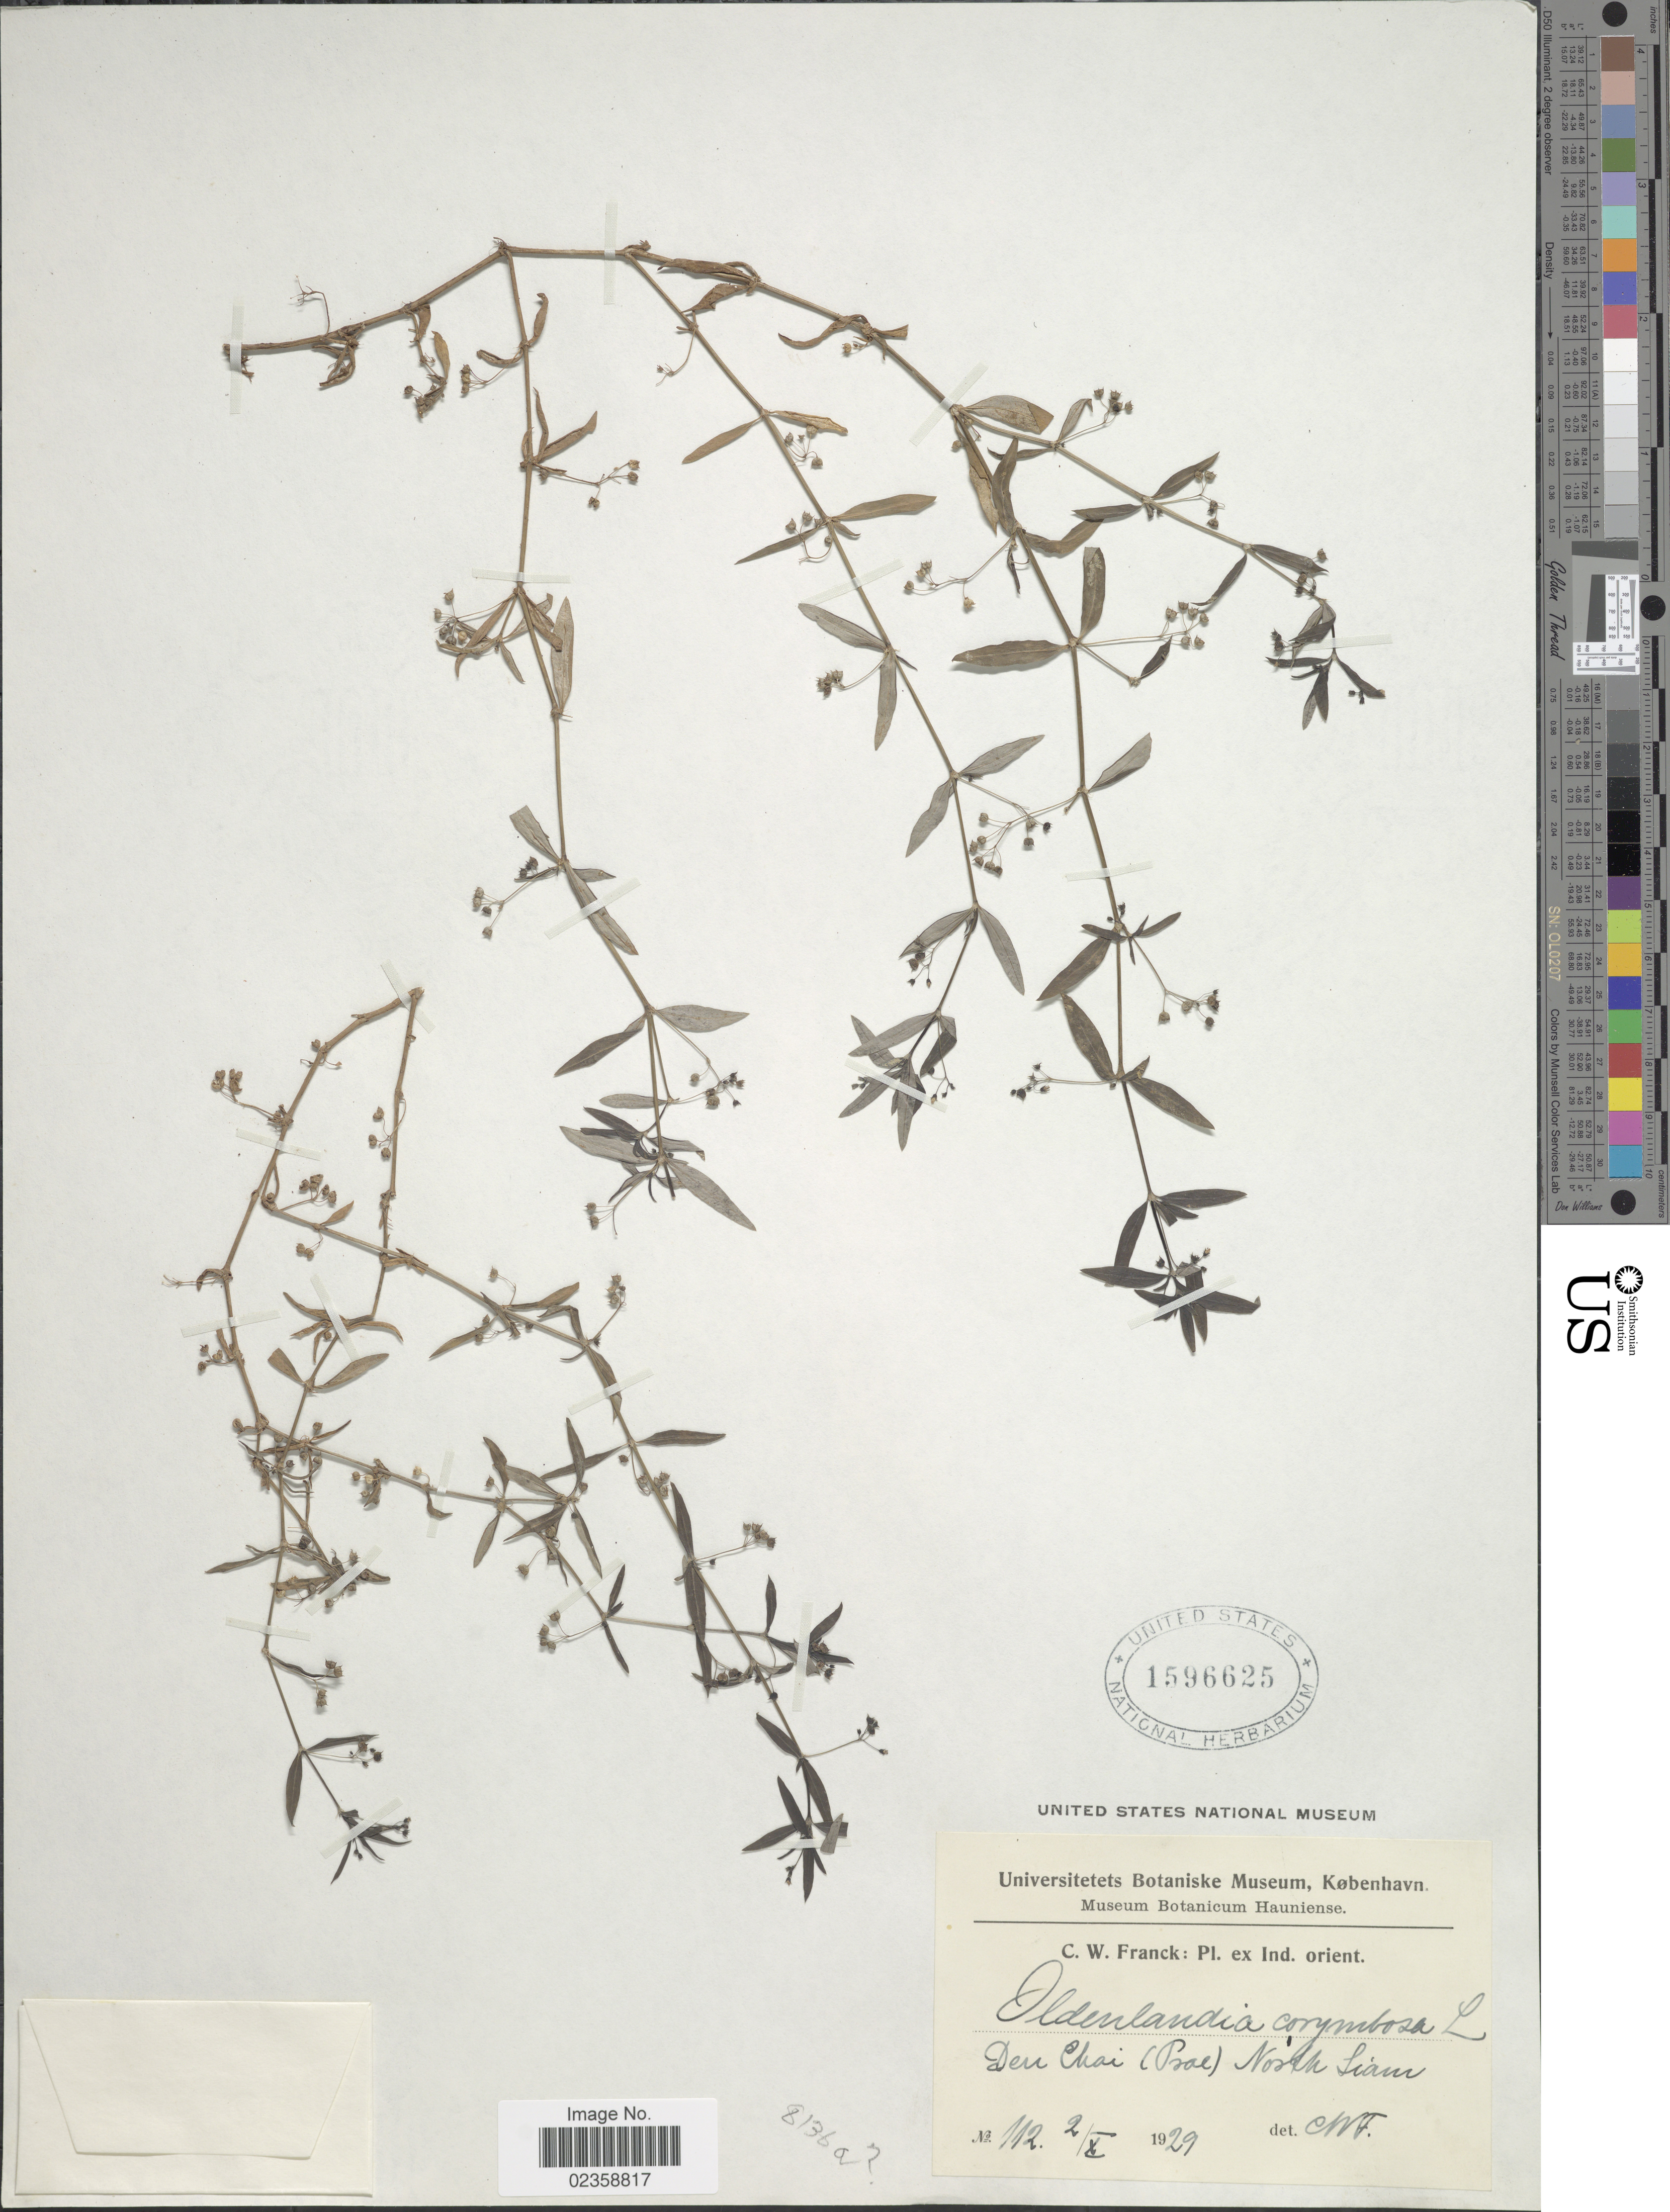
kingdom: Plantae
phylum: Tracheophyta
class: Magnoliopsida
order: Gentianales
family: Rubiaceae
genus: Oldenlandia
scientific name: Oldenlandia corymbosa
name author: L.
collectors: C. Franck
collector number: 112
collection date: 1929-10-02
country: Thailand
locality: Ind. orient. Den Chai (Psac) North Liam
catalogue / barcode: US 1596625